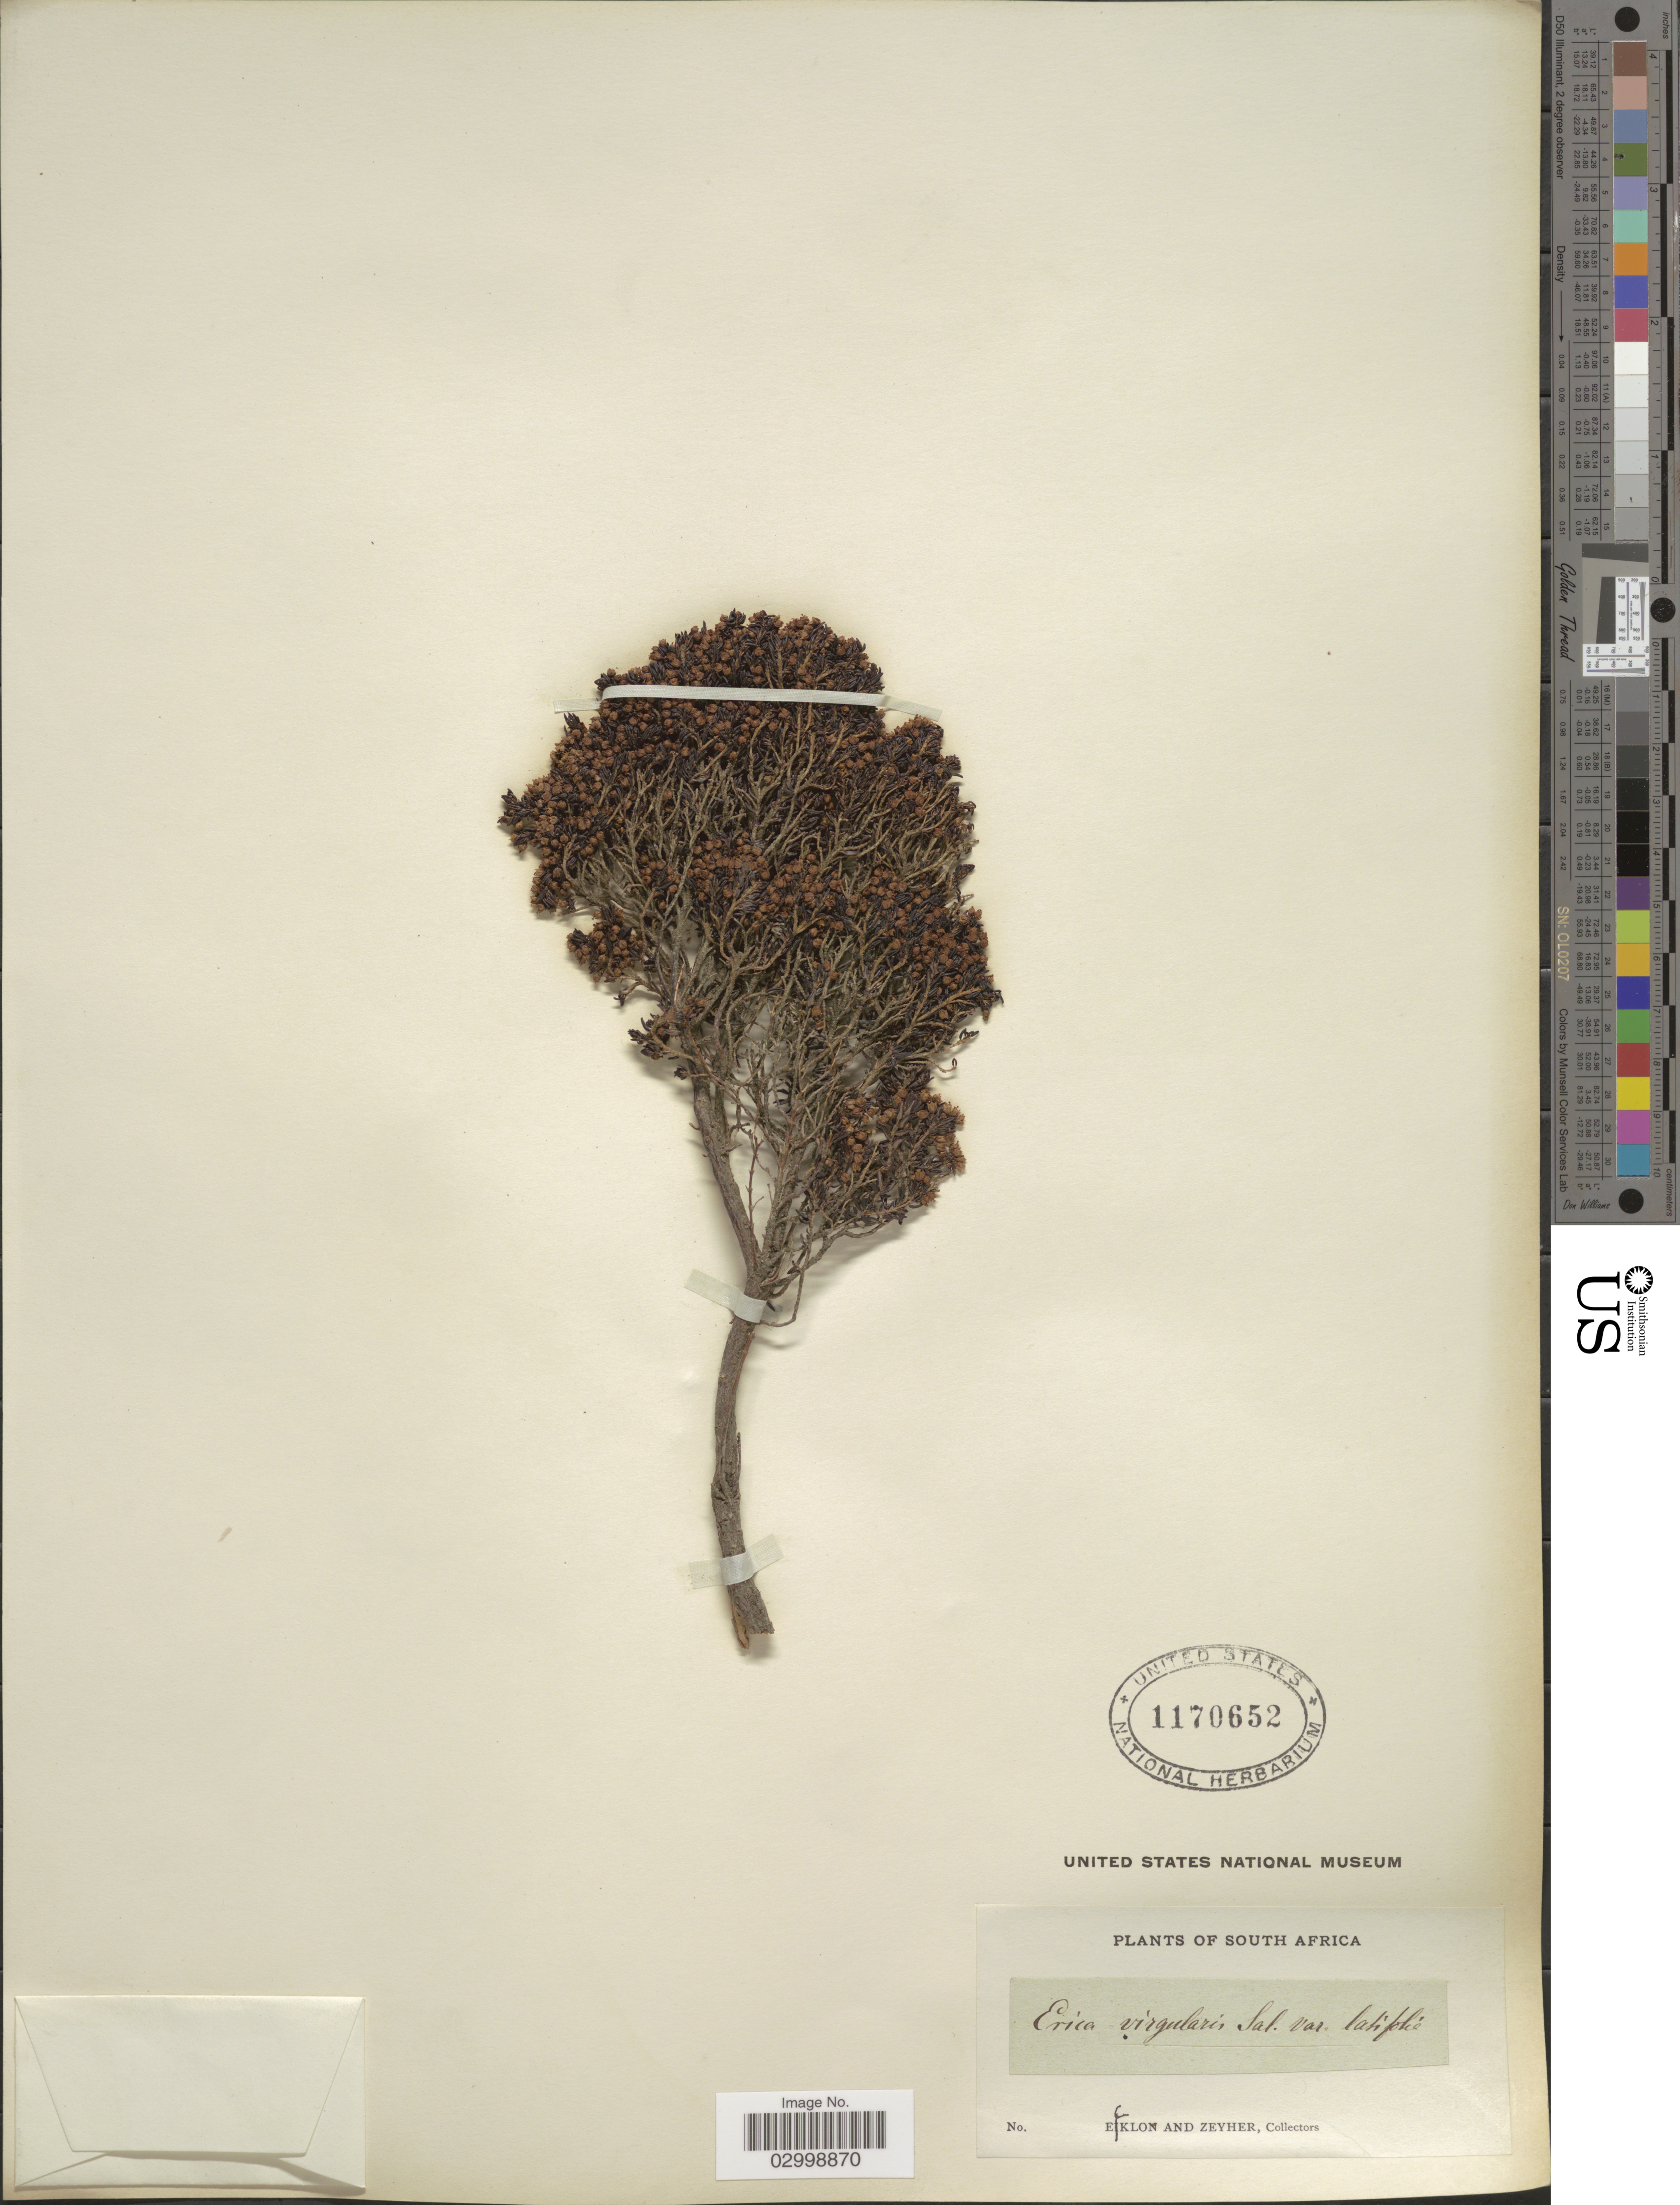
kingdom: Plantae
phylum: Tracheophyta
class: Magnoliopsida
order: Ericales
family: Ericaceae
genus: Erica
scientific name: Erica virgularis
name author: Salisb.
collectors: -. Ecklon & -. Zeyher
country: South Africa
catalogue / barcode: US 1170652